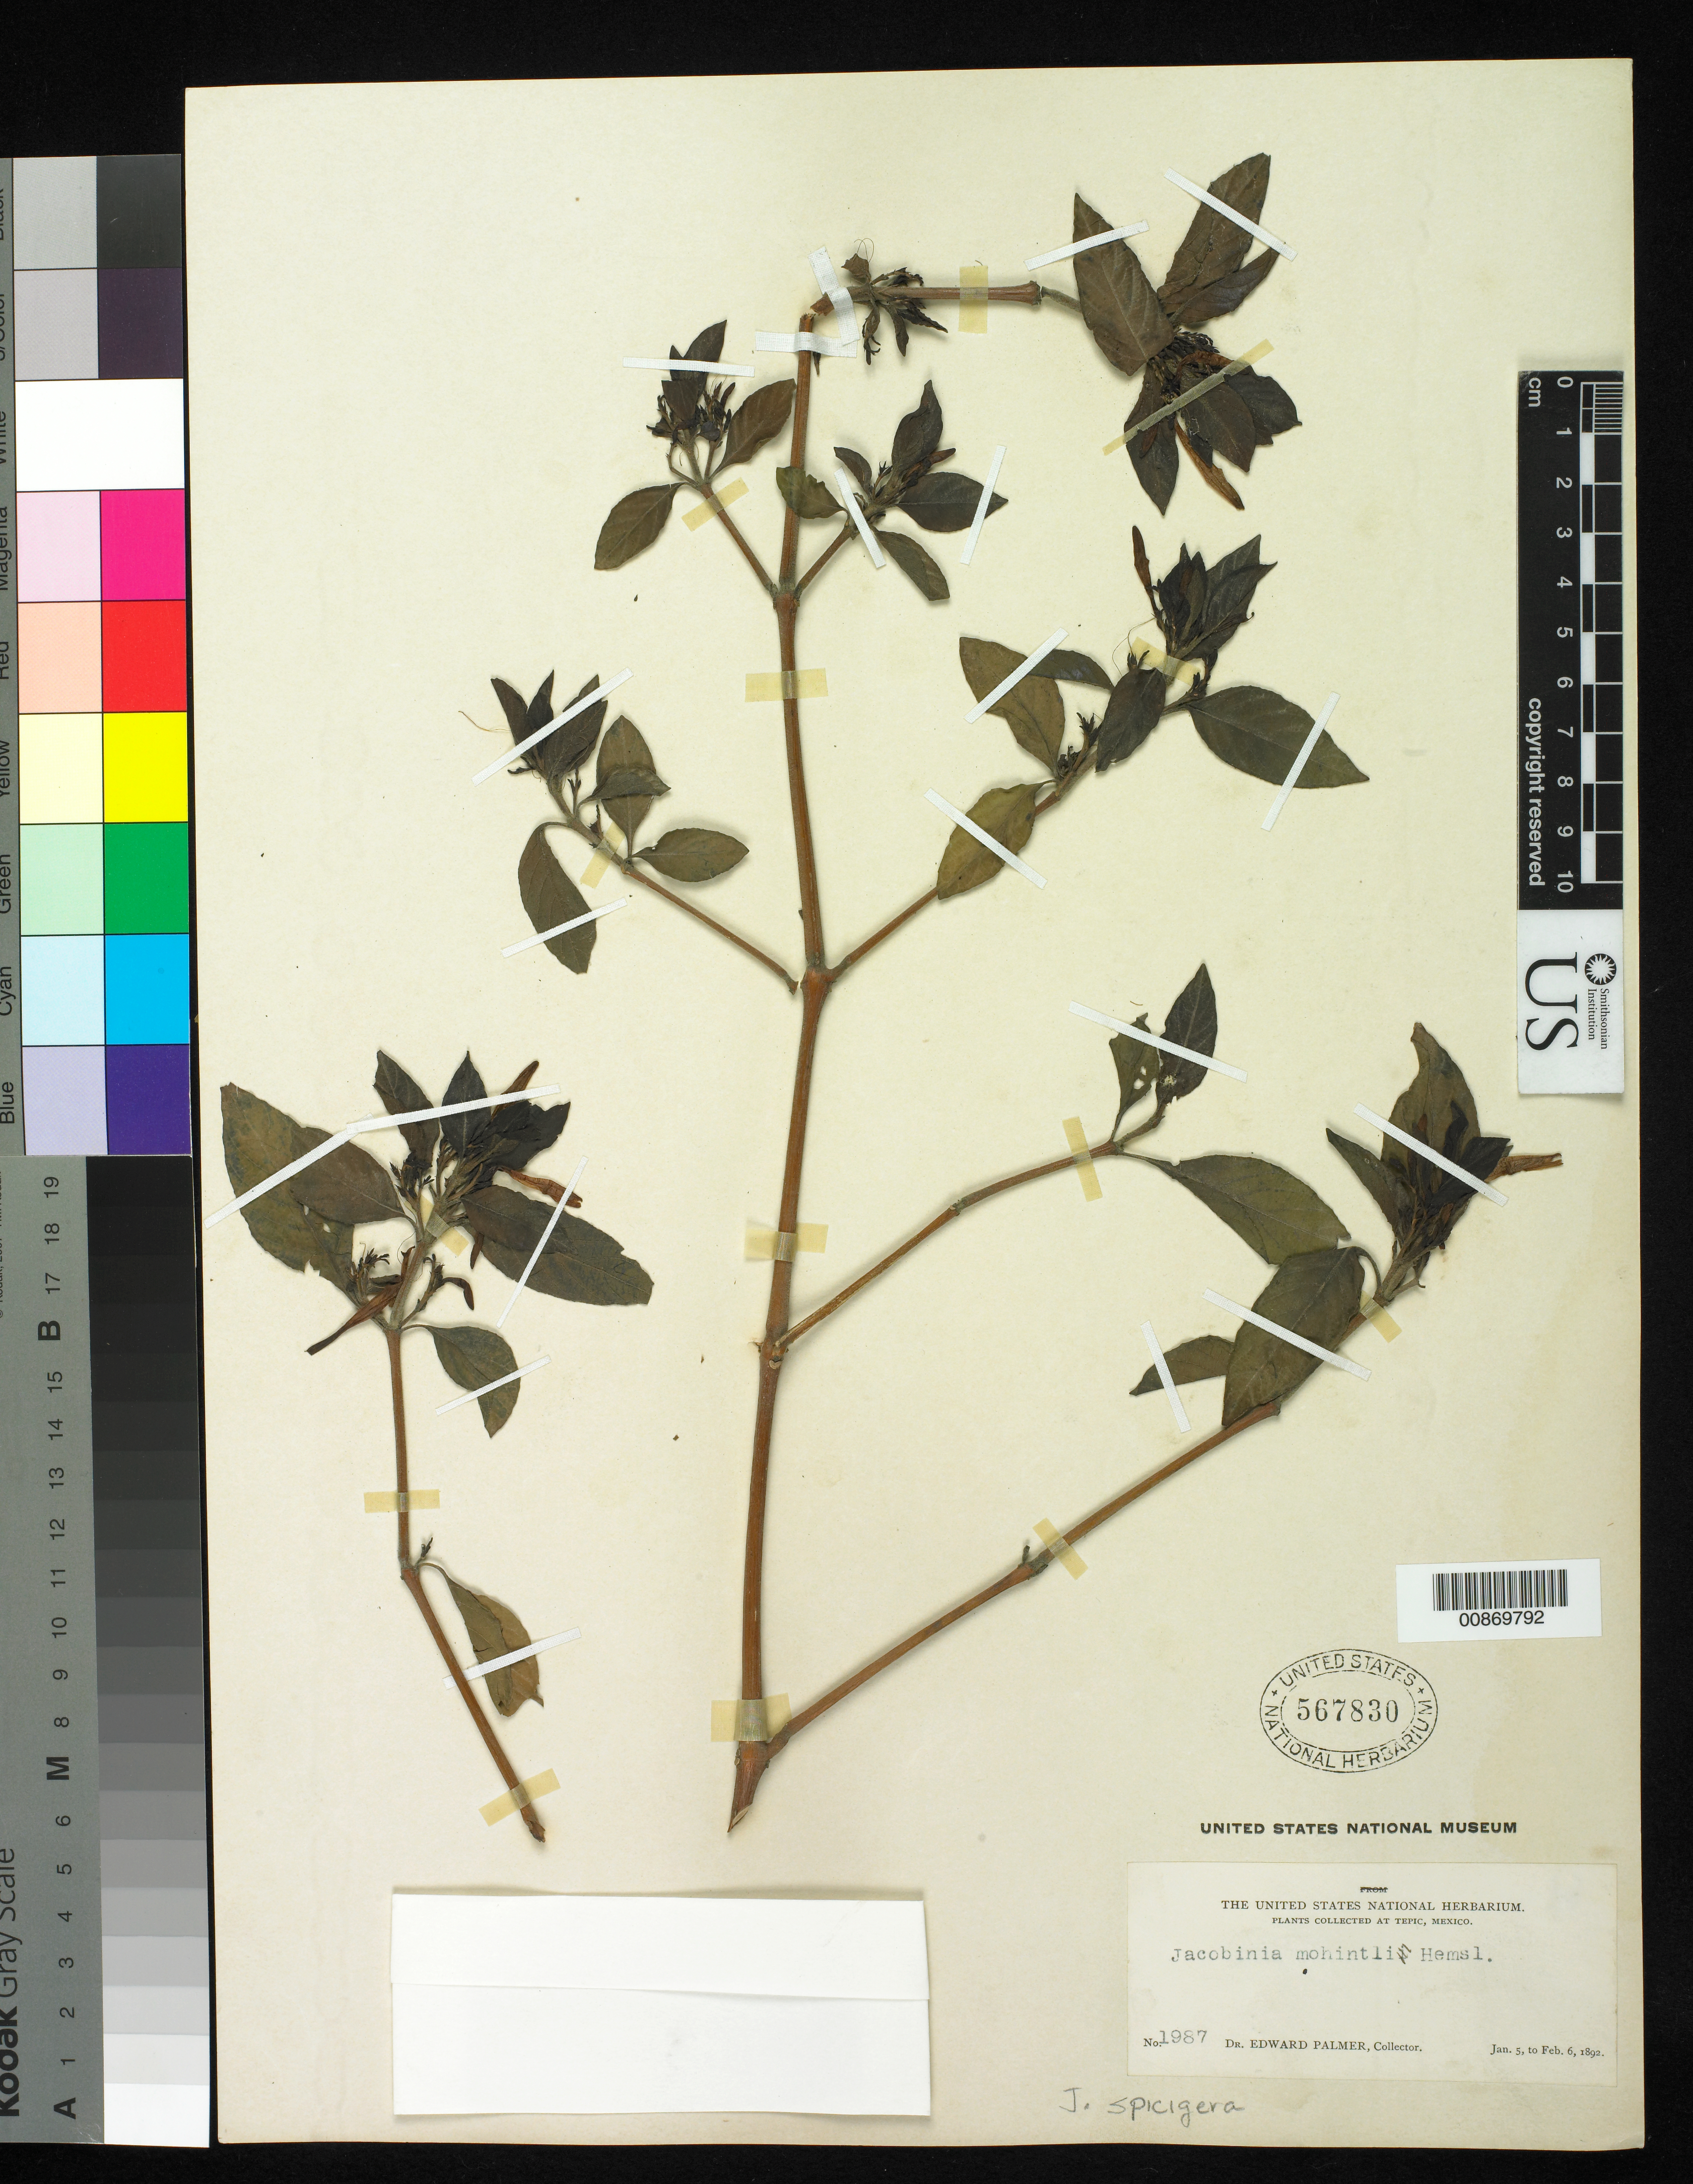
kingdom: Plantae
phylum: Tracheophyta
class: Magnoliopsida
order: Lamiales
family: Acanthaceae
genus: Justicia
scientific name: Justicia spicigera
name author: Schltdl.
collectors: E. Palmer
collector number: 1987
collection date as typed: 05 Jan 1892 to 06 Feb 1892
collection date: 1892-01-05/1892-02-06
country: Mexico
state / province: Nayarit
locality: Tepic, Nayarit.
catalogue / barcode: US 567830